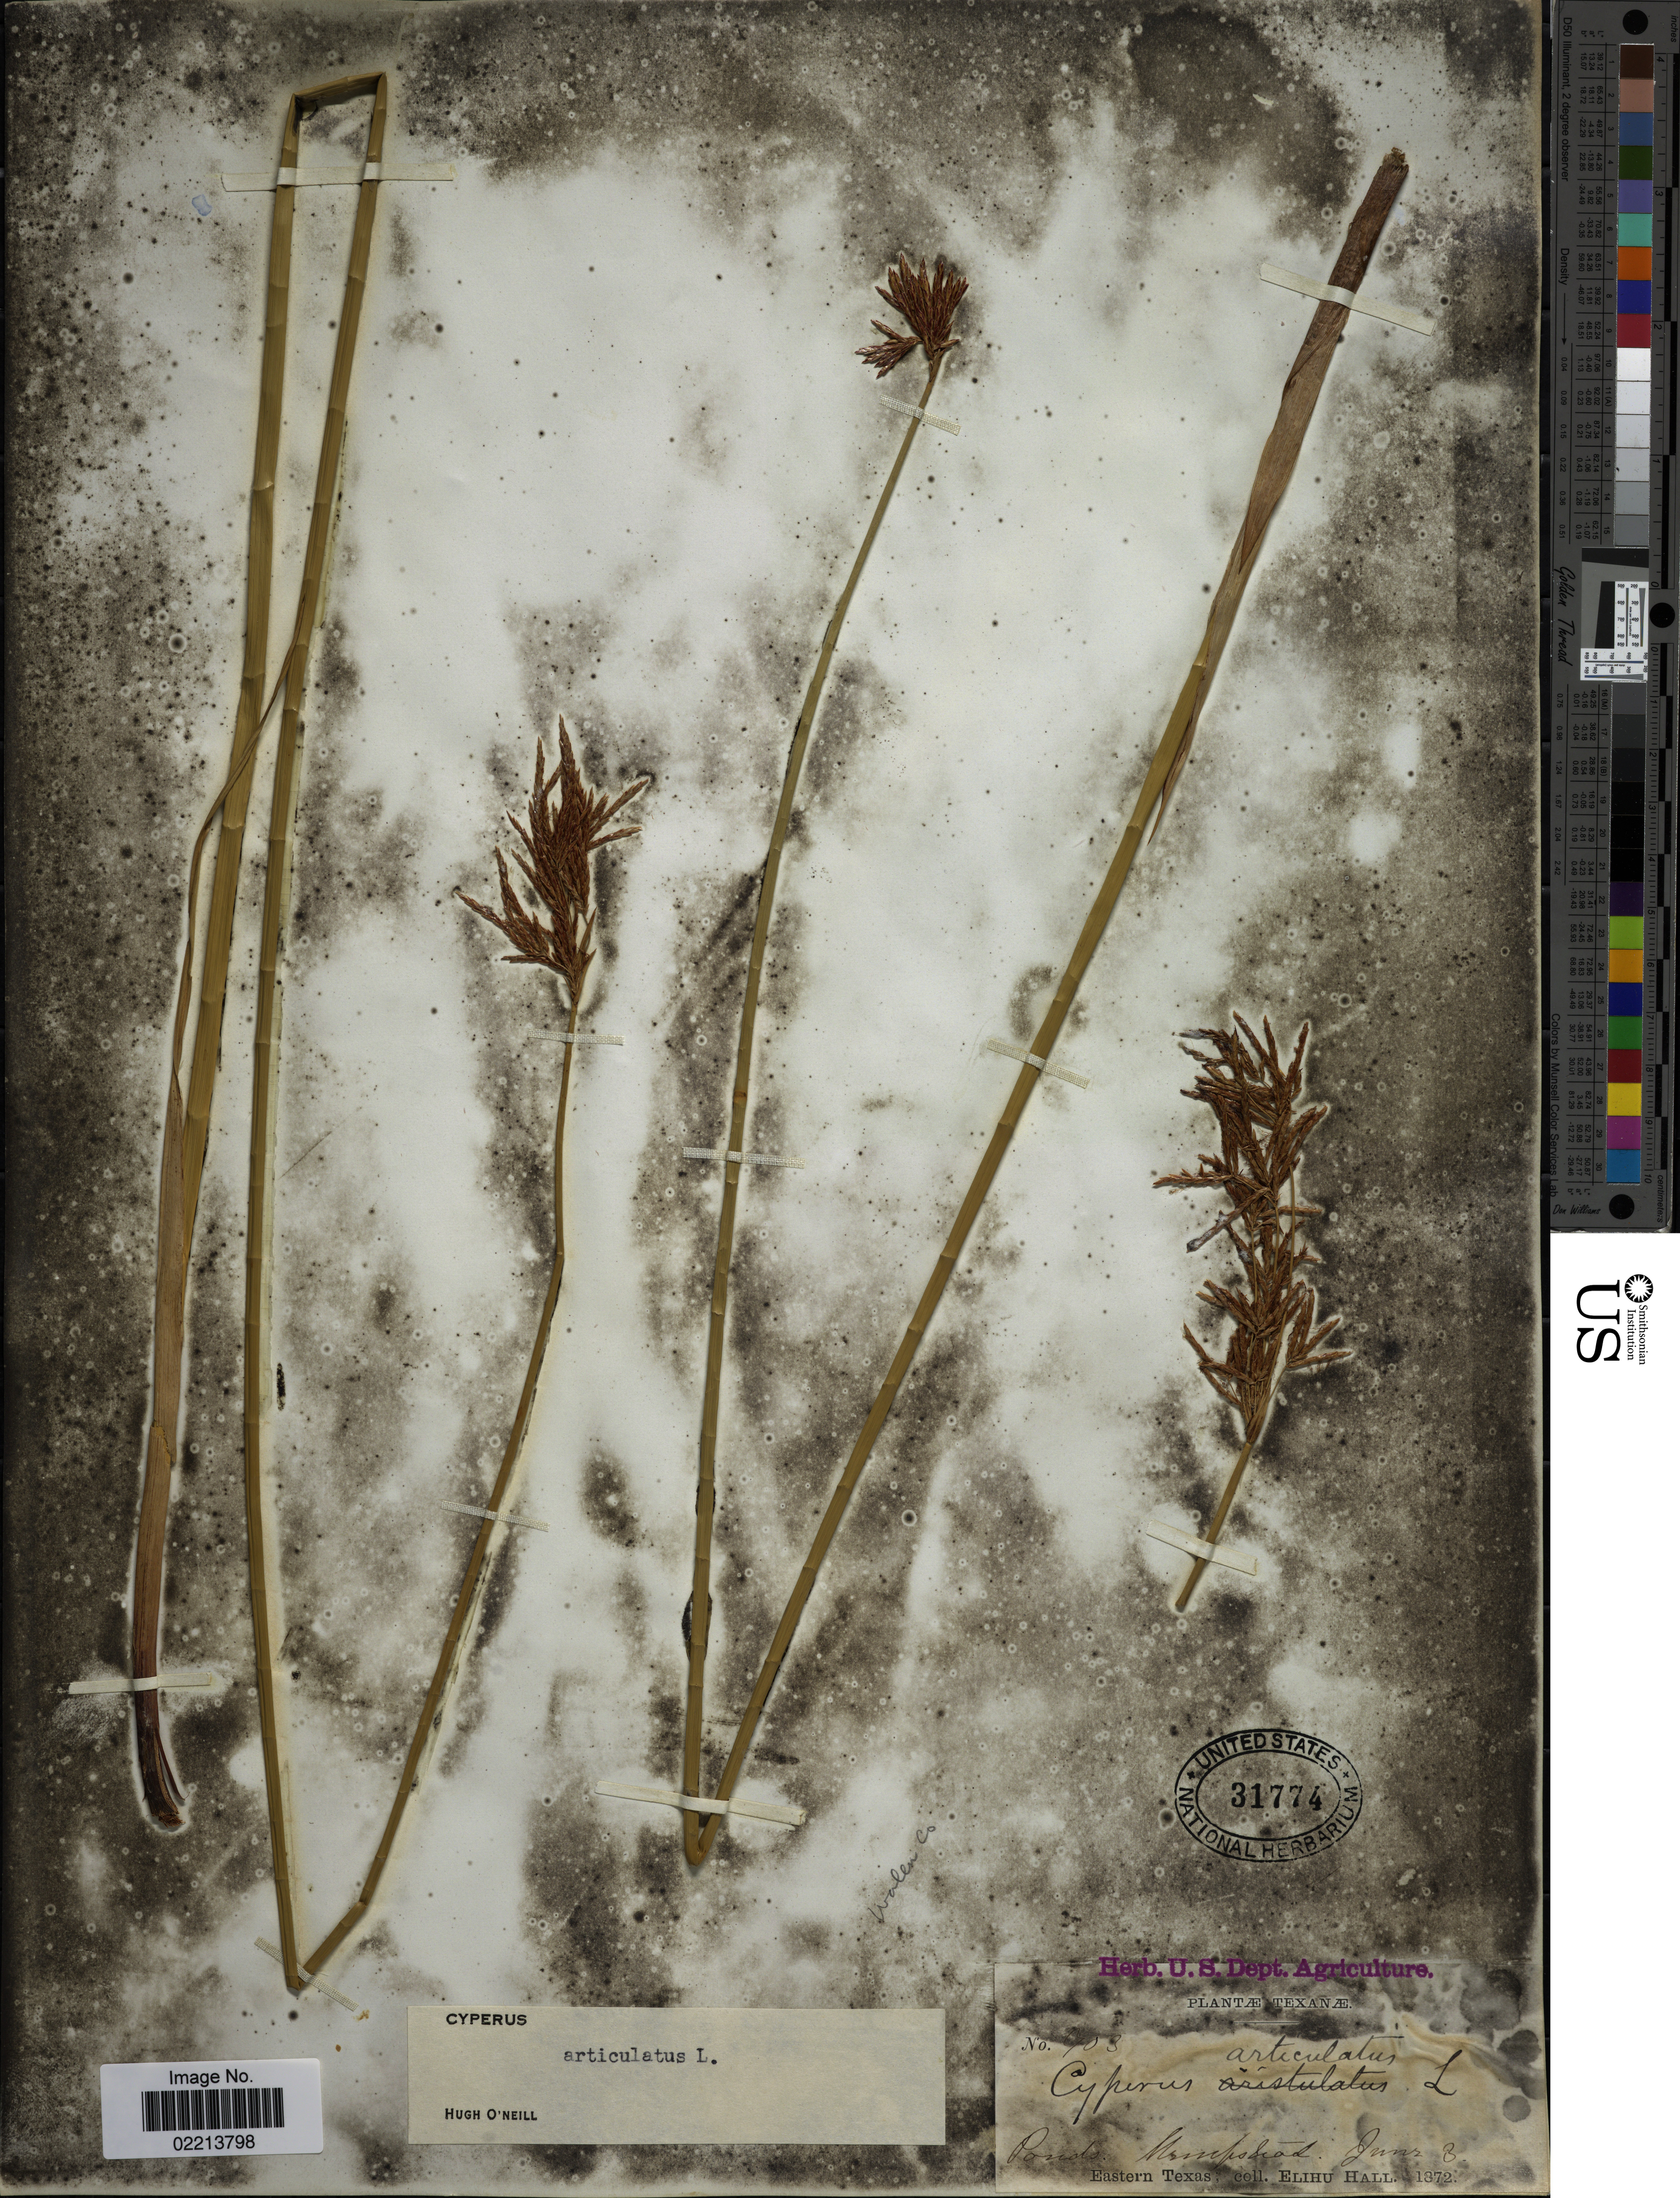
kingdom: Plantae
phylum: Tracheophyta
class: Liliopsida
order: Poales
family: Cyperaceae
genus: Cyperus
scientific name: Cyperus articulatus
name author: L.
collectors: E. Hall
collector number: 703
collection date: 1872-06-03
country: United States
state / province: Texas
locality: Ponds. Hempstead. Eastern Texas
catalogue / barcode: US 31774